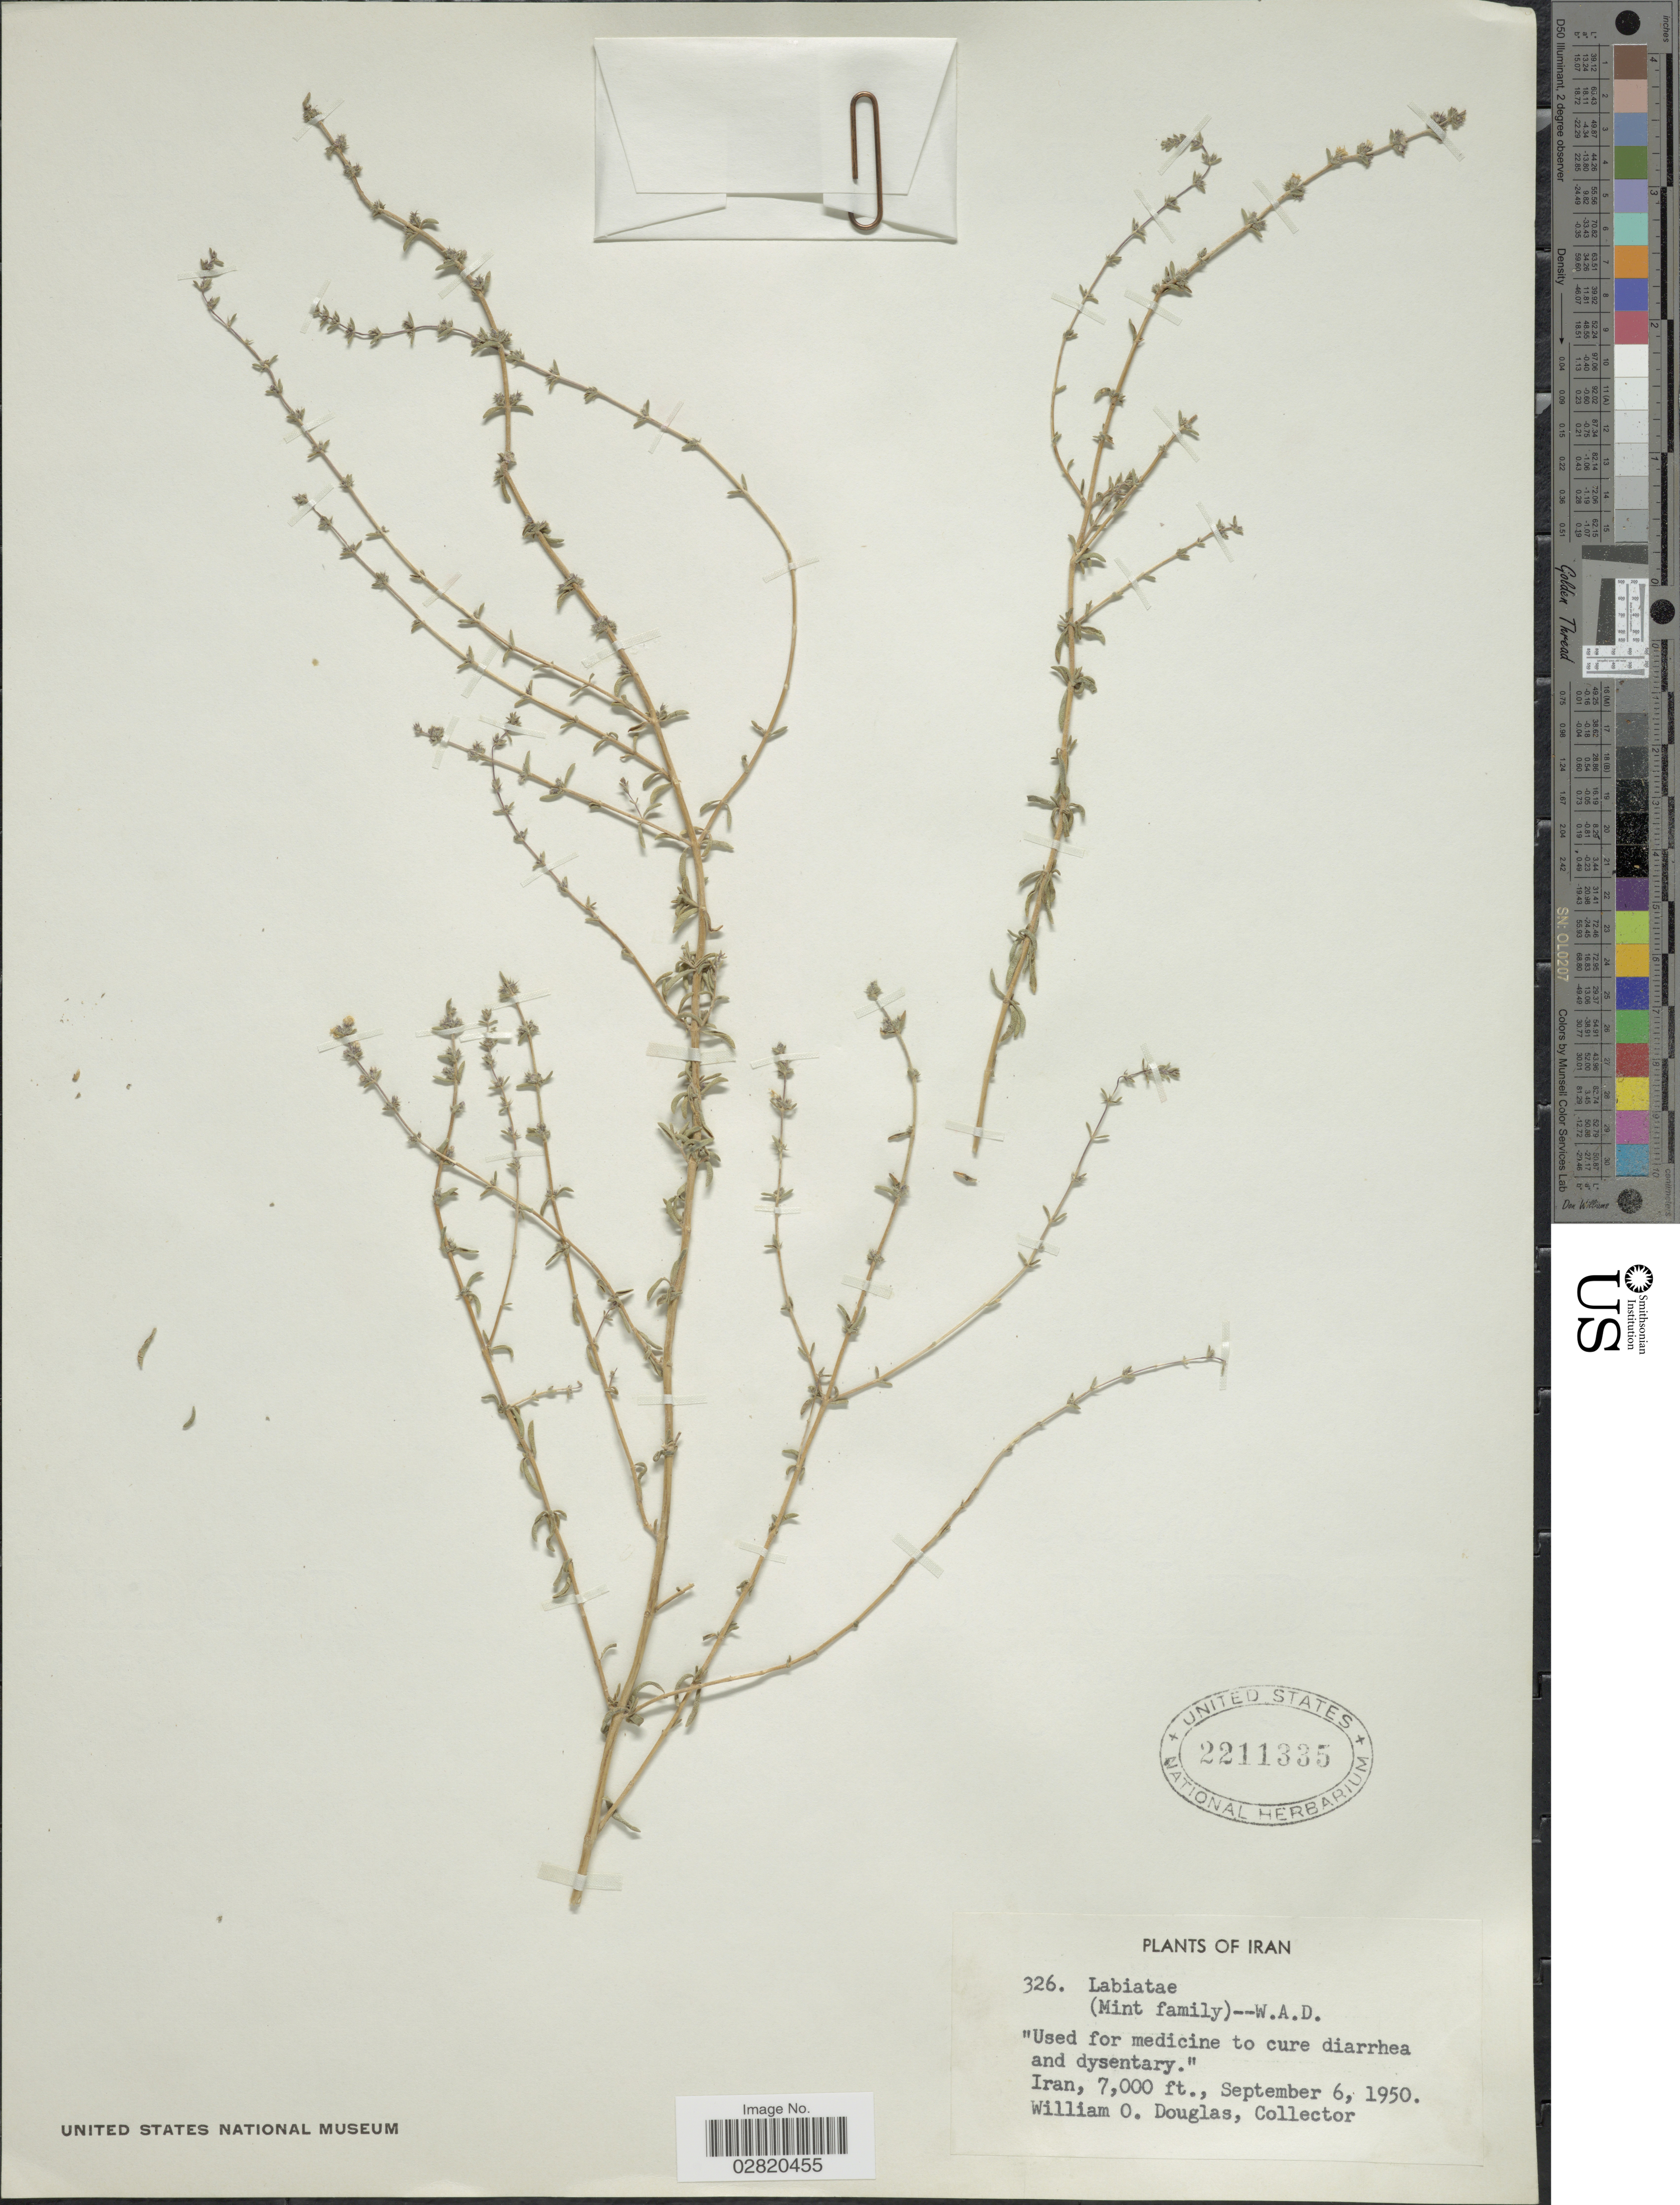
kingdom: Plantae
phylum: Tracheophyta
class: Magnoliopsida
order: Lamiales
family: Lamiaceae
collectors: W. Douglas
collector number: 326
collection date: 1950-09-06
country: Iran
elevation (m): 2134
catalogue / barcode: US 2211335